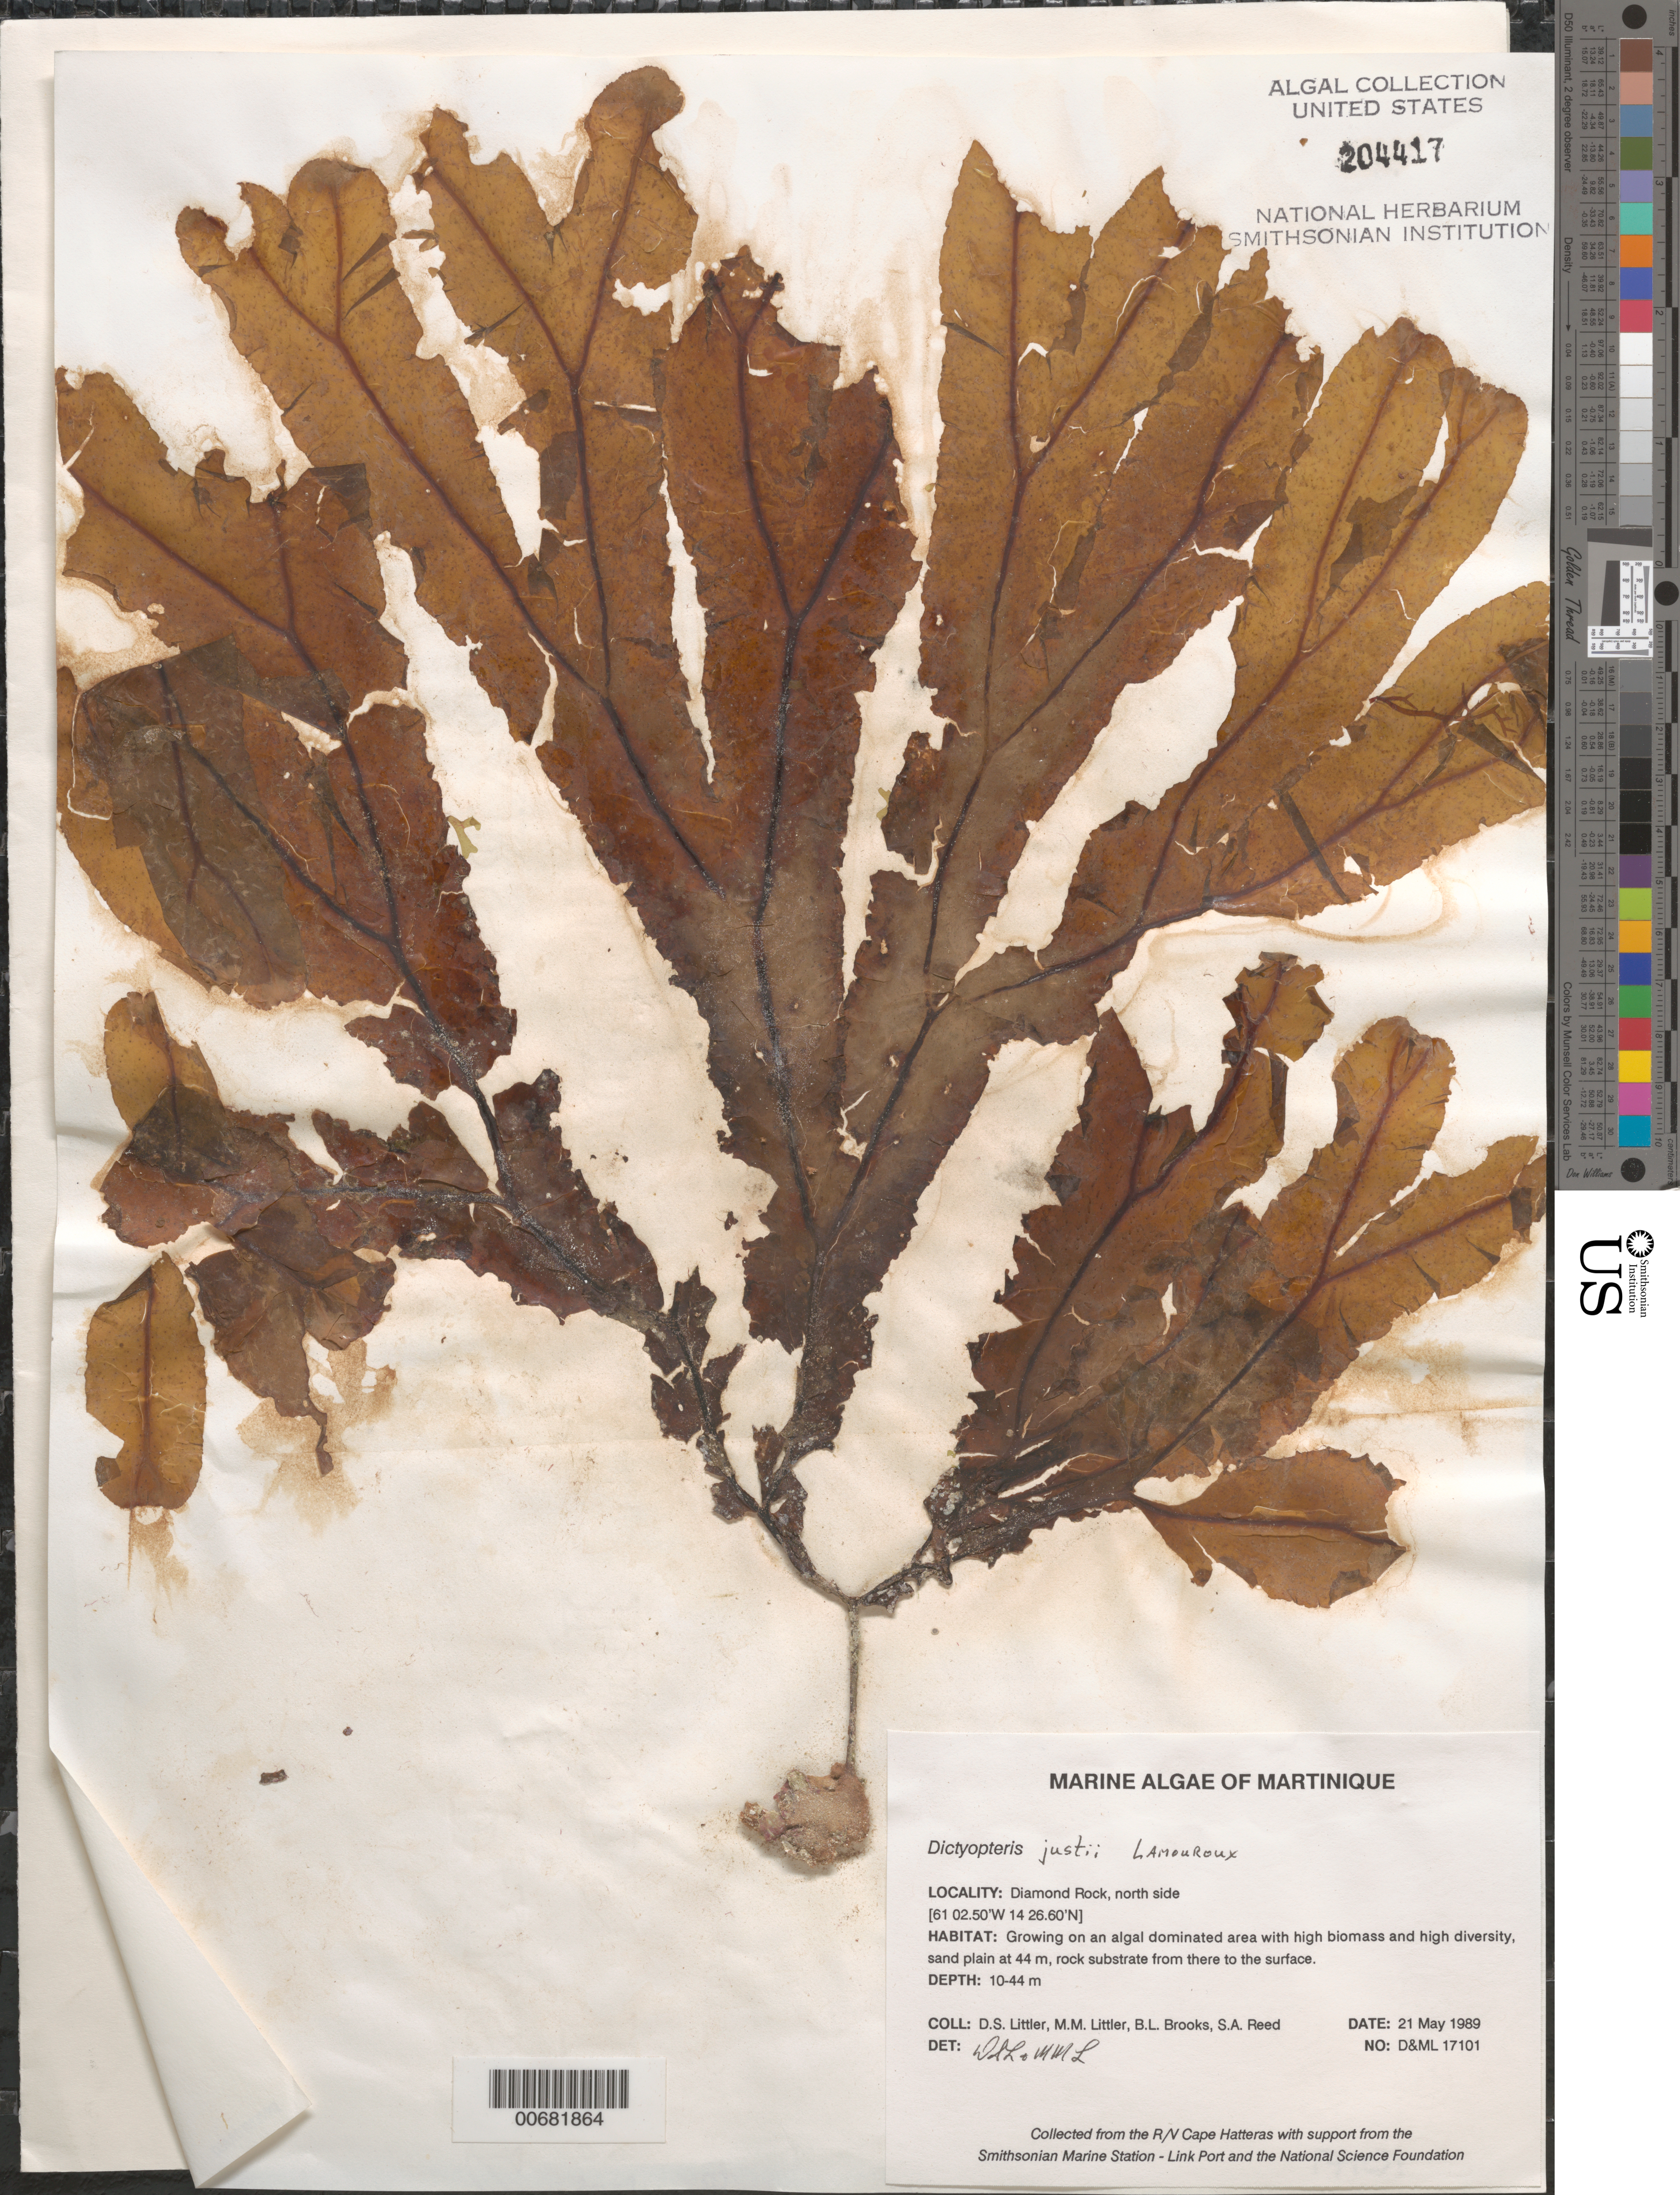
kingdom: Chromista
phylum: Ochrophyta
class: Phaeophyceae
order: Dictyotales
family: Dictyotaceae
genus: Dictyopteris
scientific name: Dictyopteris justii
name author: J.V.Lamouroux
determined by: Littler, D. S.; Littler, M. M.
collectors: D. S. Littler, M. M. Littler, B. Brooks & S. Reed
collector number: D&ML 17101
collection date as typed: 21 May 1989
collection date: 1989-05-21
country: Martinique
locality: Diamond Rock, north side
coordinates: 14 26.60' N, 61 02.50' W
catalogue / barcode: US 204417